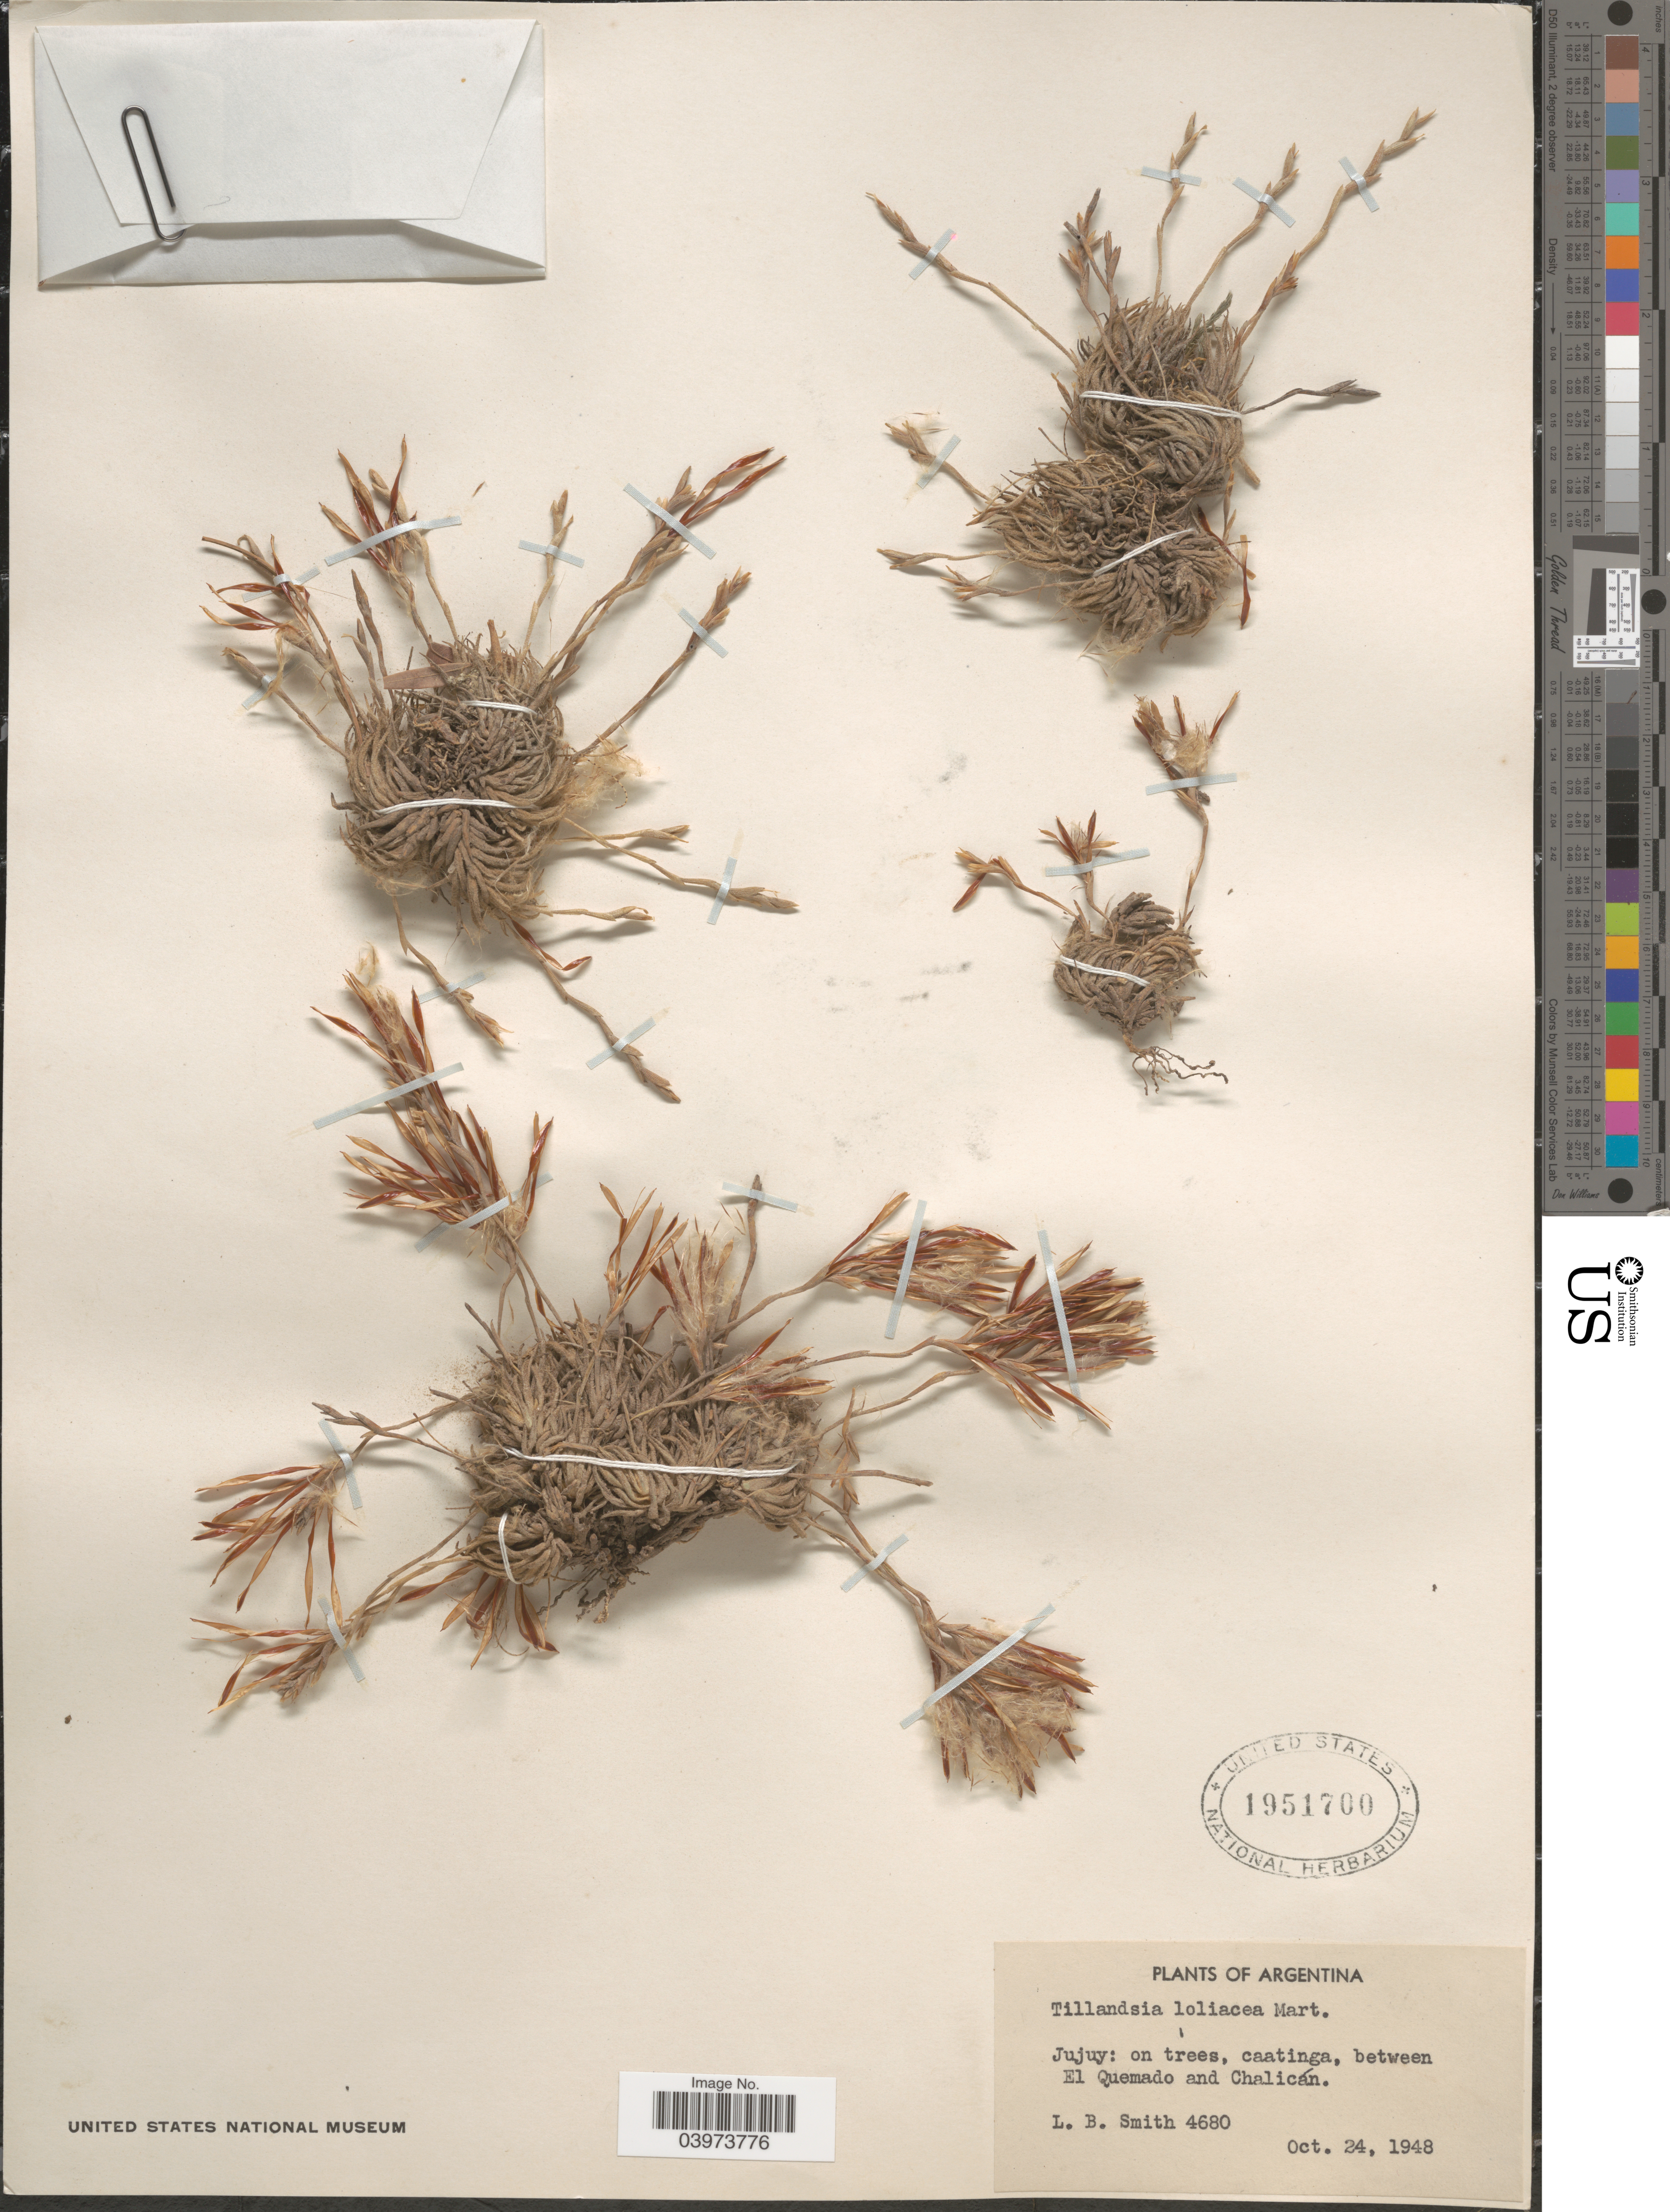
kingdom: Plantae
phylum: Tracheophyta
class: Liliopsida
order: Poales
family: Bromeliaceae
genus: Tillandsia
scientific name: Tillandsia loliacea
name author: Mart. ex Schult. f.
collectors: L. Smith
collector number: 4680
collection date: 1948-10-24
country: Argentina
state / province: Jujuy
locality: On trees, caatinga, between El Quemado and Chalicán.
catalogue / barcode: US 1951700